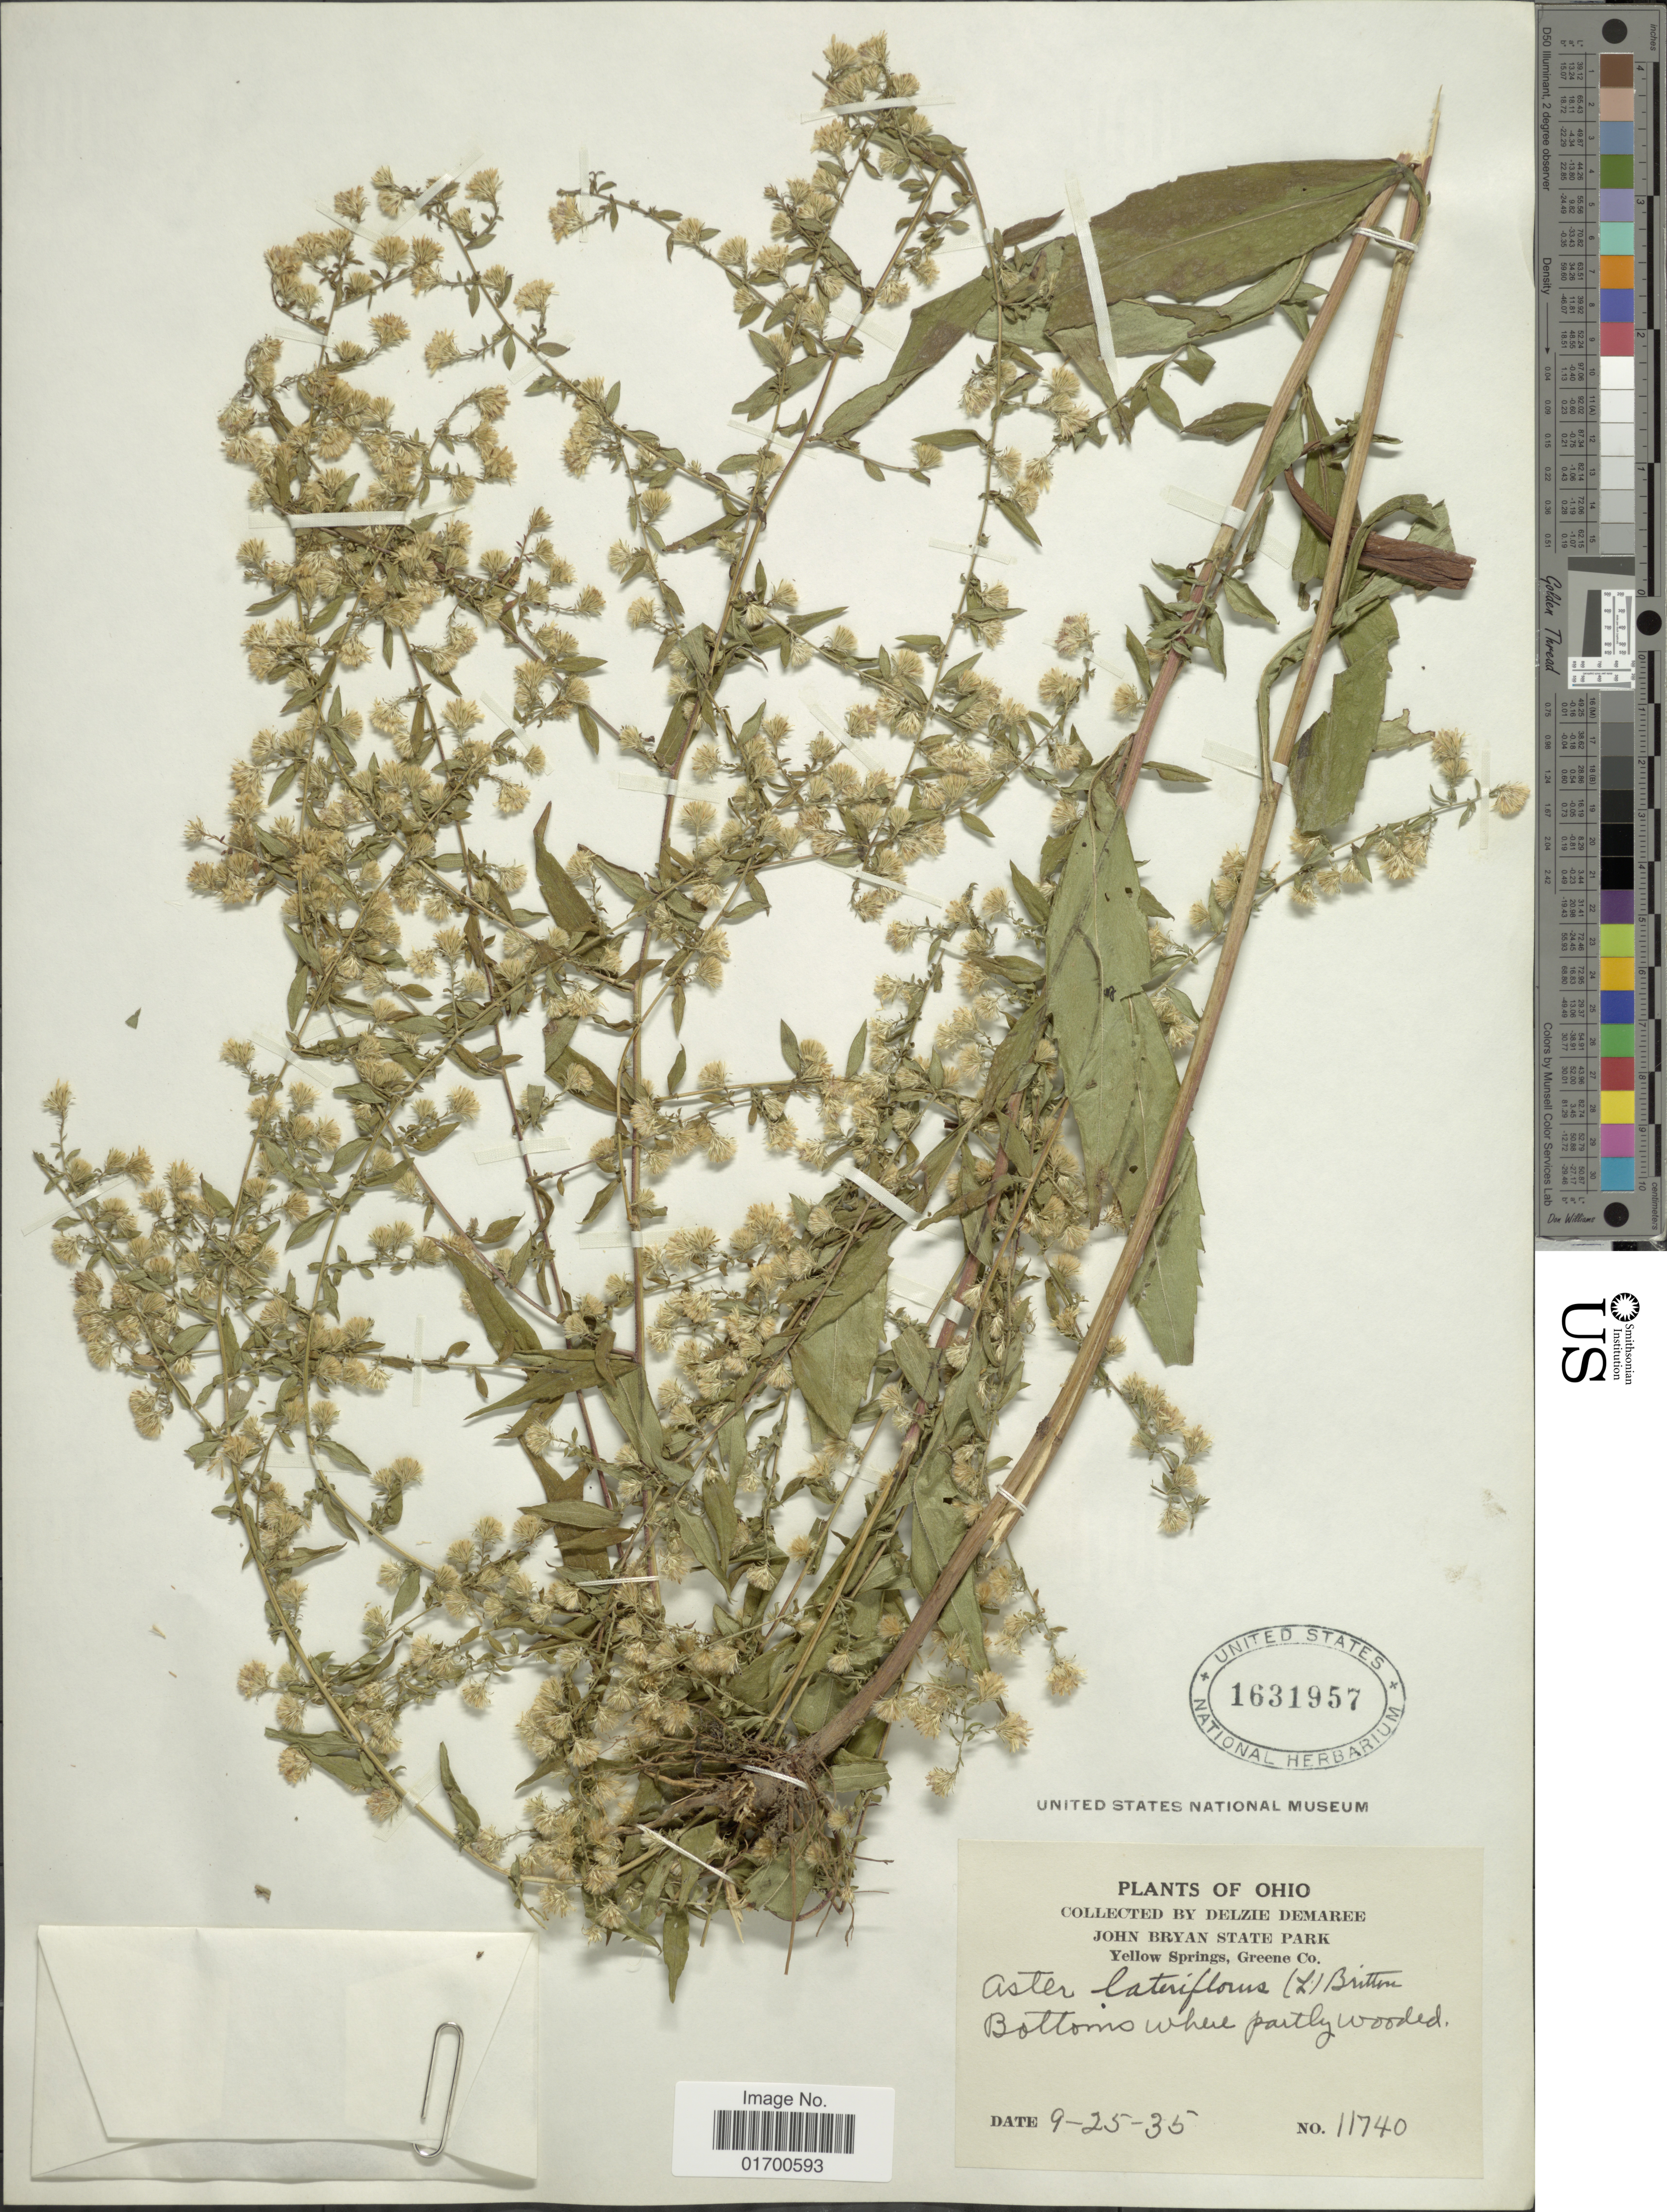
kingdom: Plantae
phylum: Tracheophyta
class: Magnoliopsida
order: Asterales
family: Asteraceae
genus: Symphyotrichum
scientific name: Symphyotrichum lateriflorum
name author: (L.) Á. Löve & D. Löve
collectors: D. Demaree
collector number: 11740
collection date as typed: Transcribed d/m/y: 25/9/35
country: United States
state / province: Ohio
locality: John Bryan State Park, Yellow Springs, Greene Co.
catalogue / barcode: US 1631957